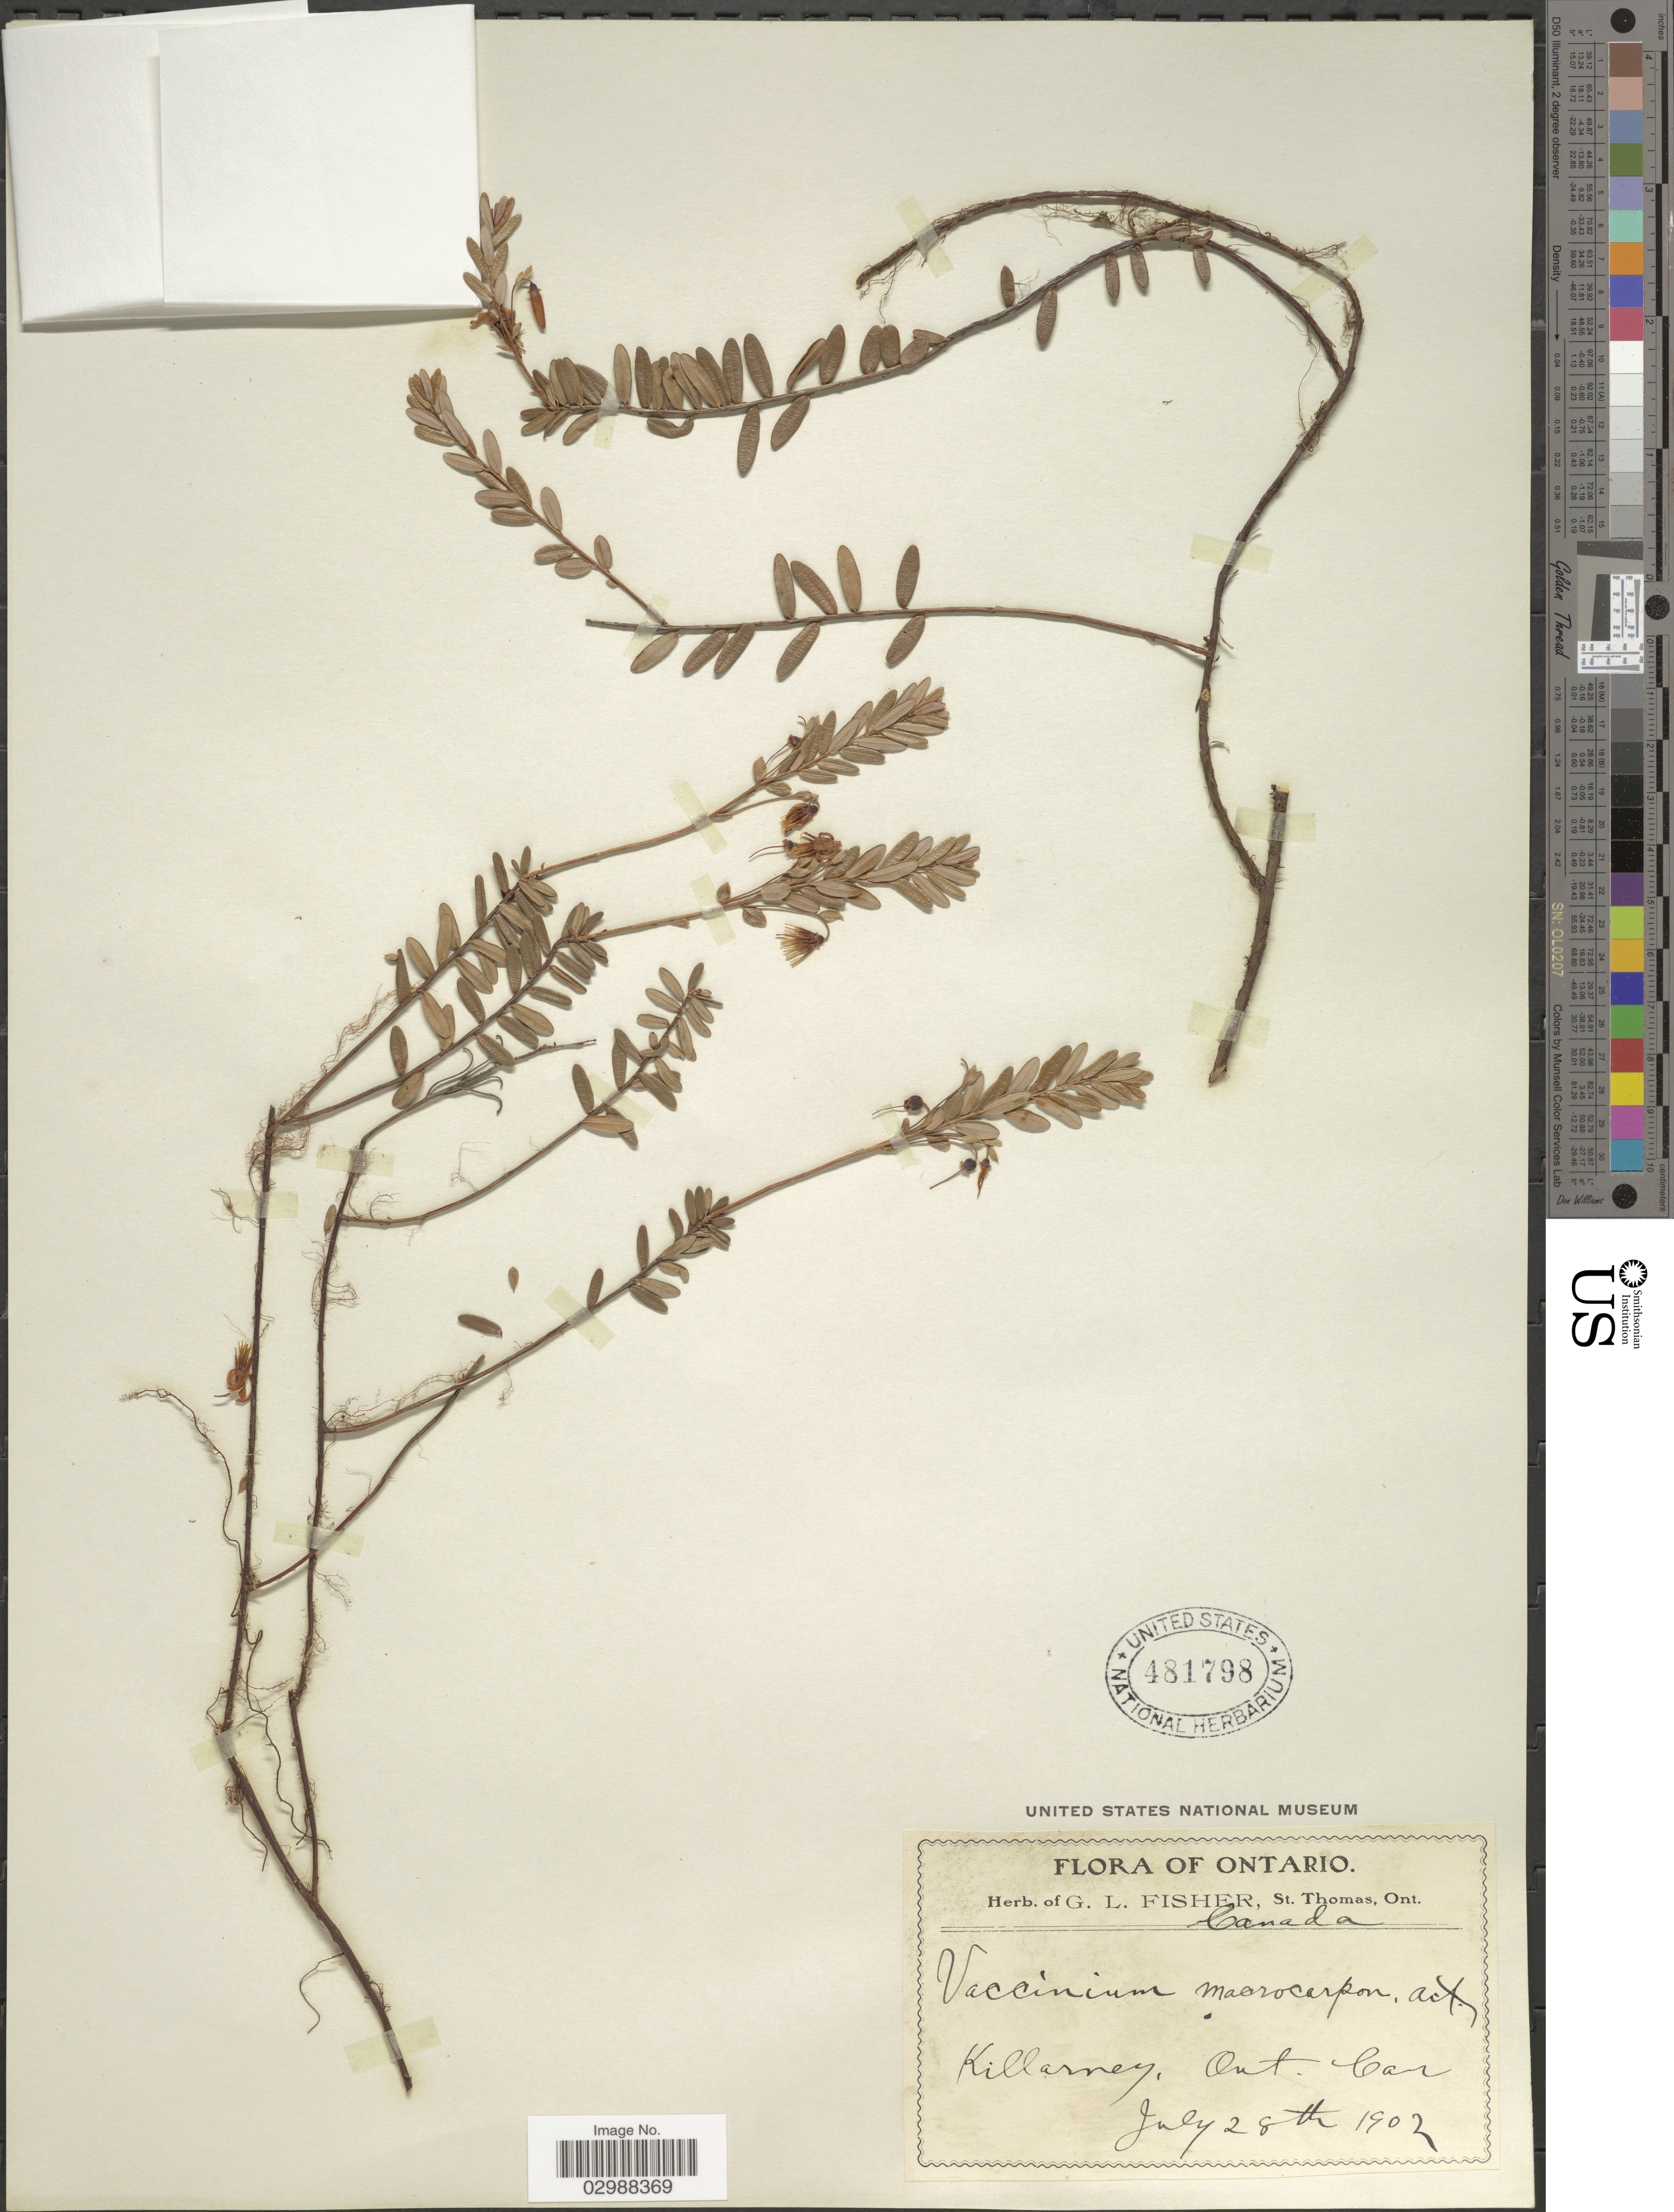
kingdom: Plantae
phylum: Tracheophyta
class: Magnoliopsida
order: Ericales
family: Ericaceae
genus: Vaccinium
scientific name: Vaccinium macrocarpon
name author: Aiton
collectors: ex herb. Geo L. Fisher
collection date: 1902-07-28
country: Canada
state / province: Ontario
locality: Killarney.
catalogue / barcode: US 481798